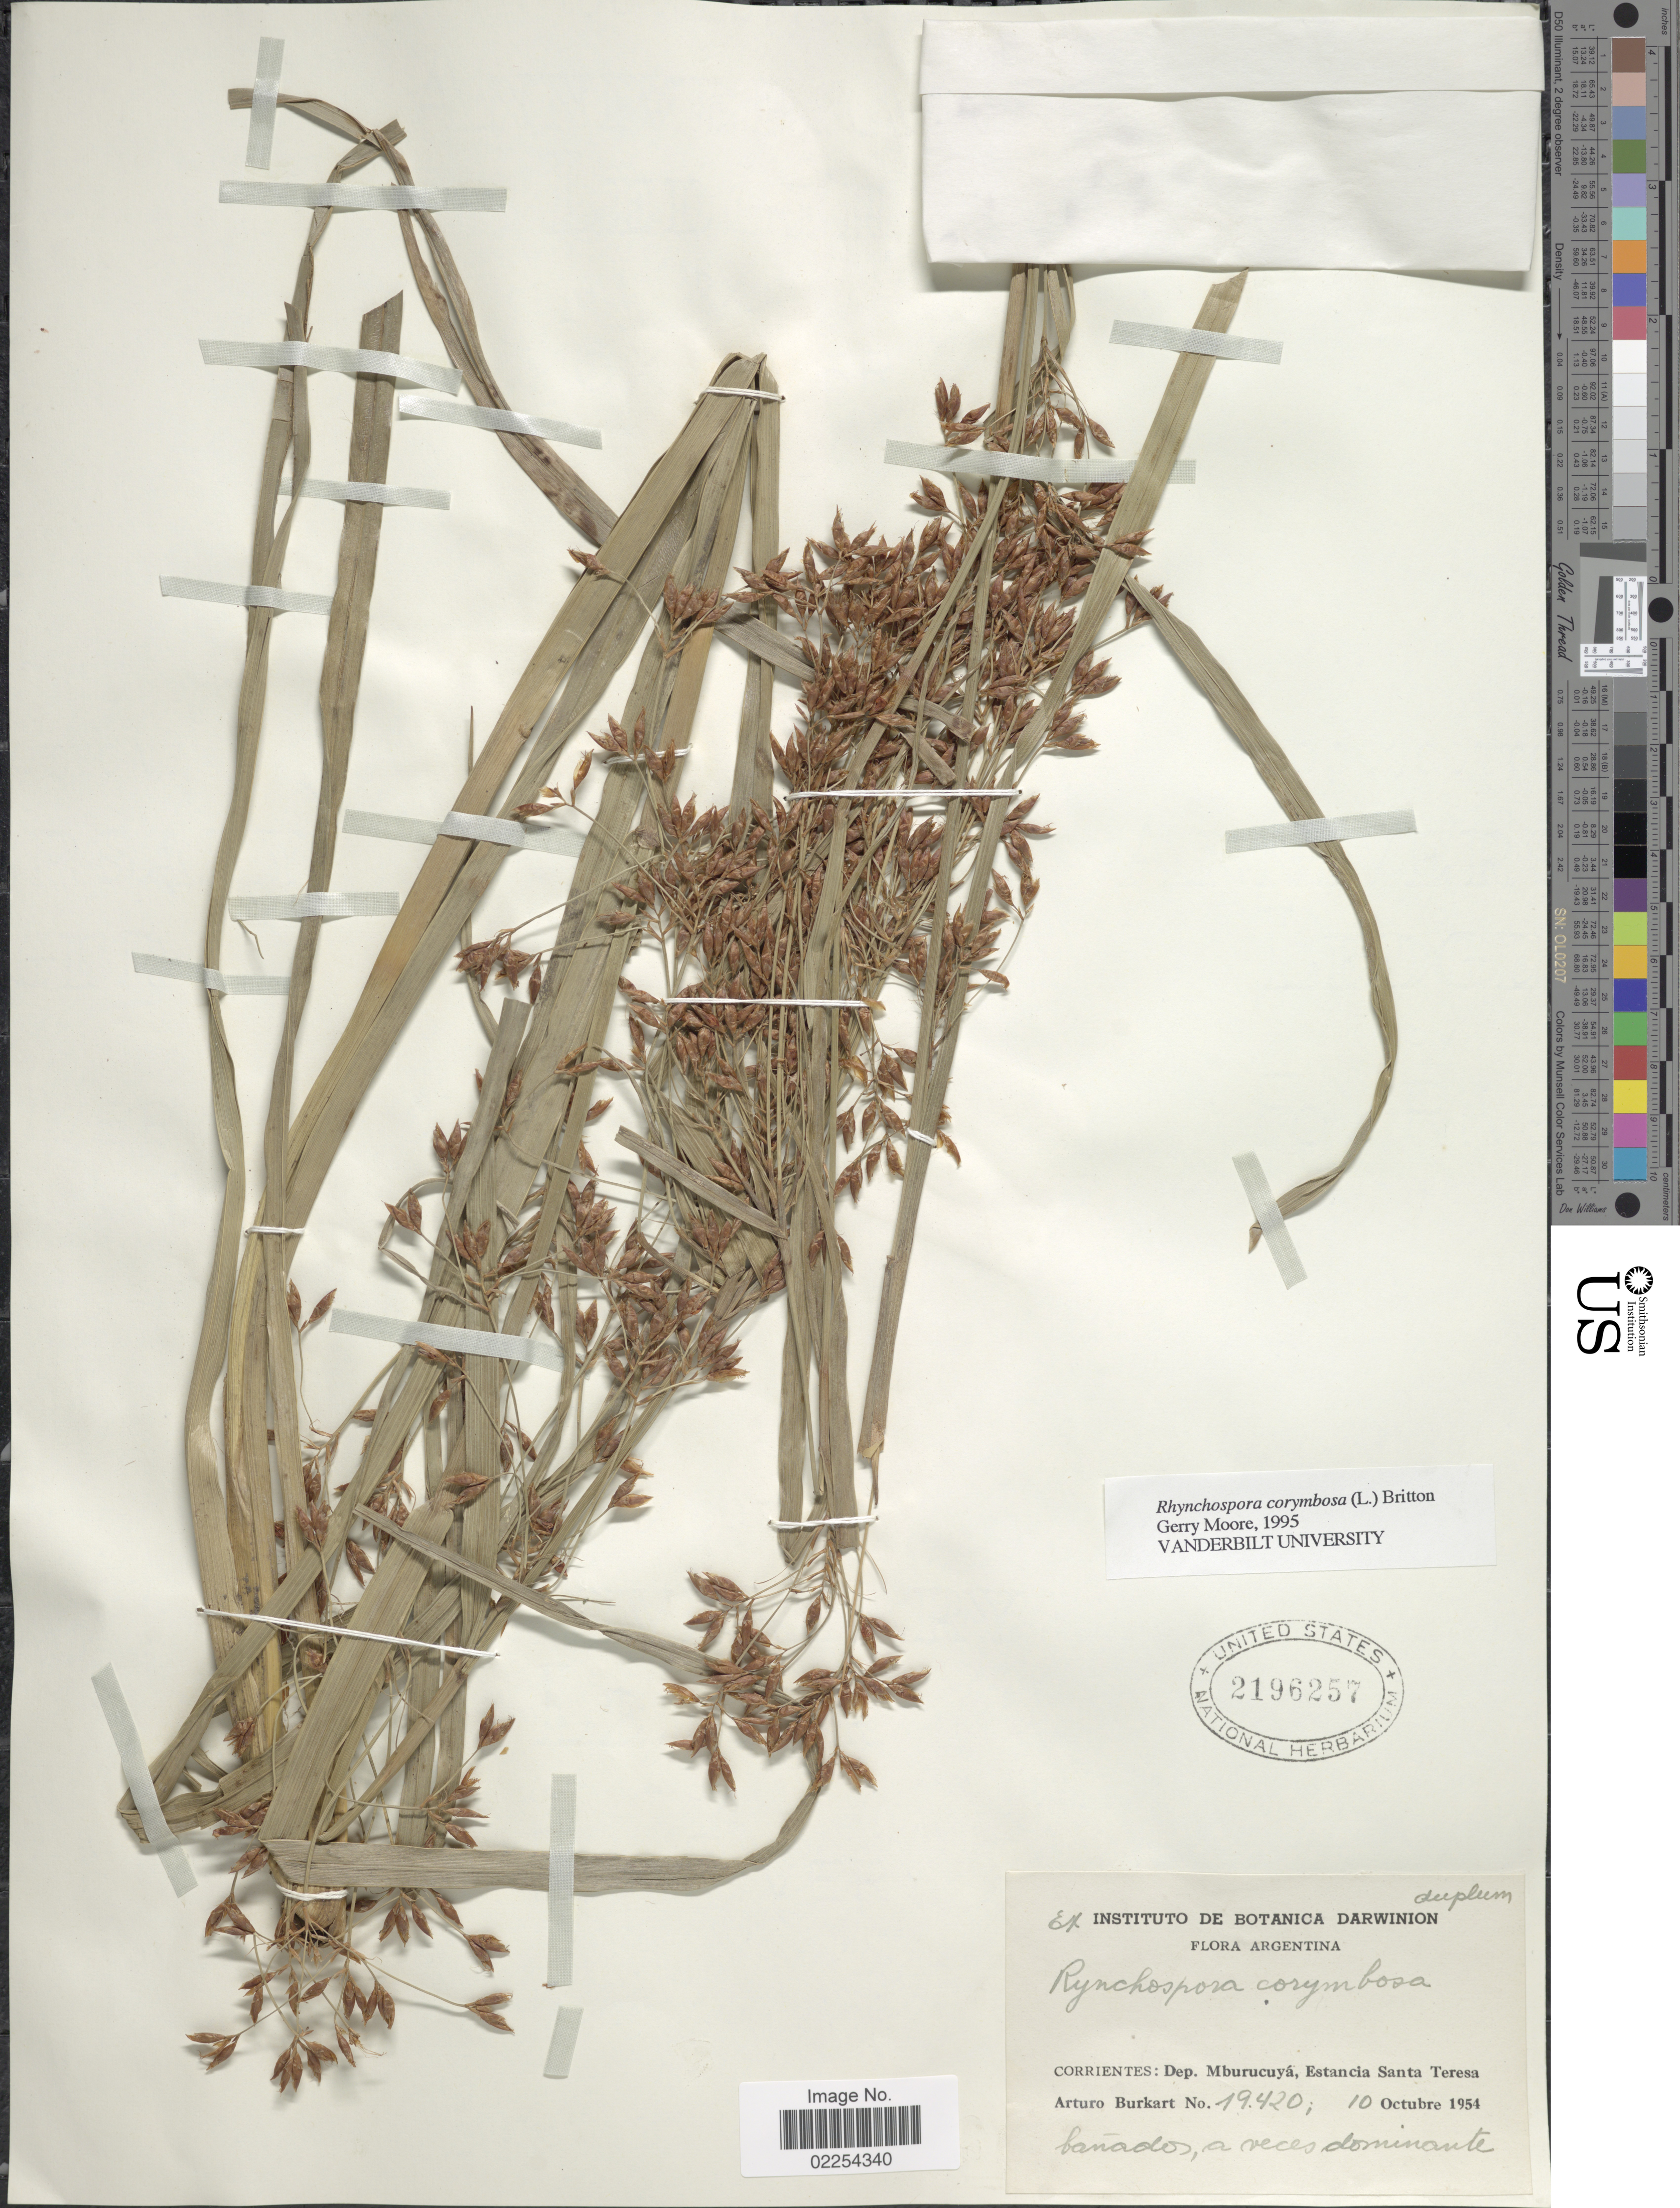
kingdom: Plantae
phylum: Tracheophyta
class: Liliopsida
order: Poales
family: Cyperaceae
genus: Rhynchospora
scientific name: Rhynchospora corymbosa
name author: (L.) Britton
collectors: A. E. Burkart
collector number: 19420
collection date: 1954-10-10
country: Argentina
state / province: Corrientes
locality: Dep. Mburucuyá, Estancia Santa Teresa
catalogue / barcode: US 2196257